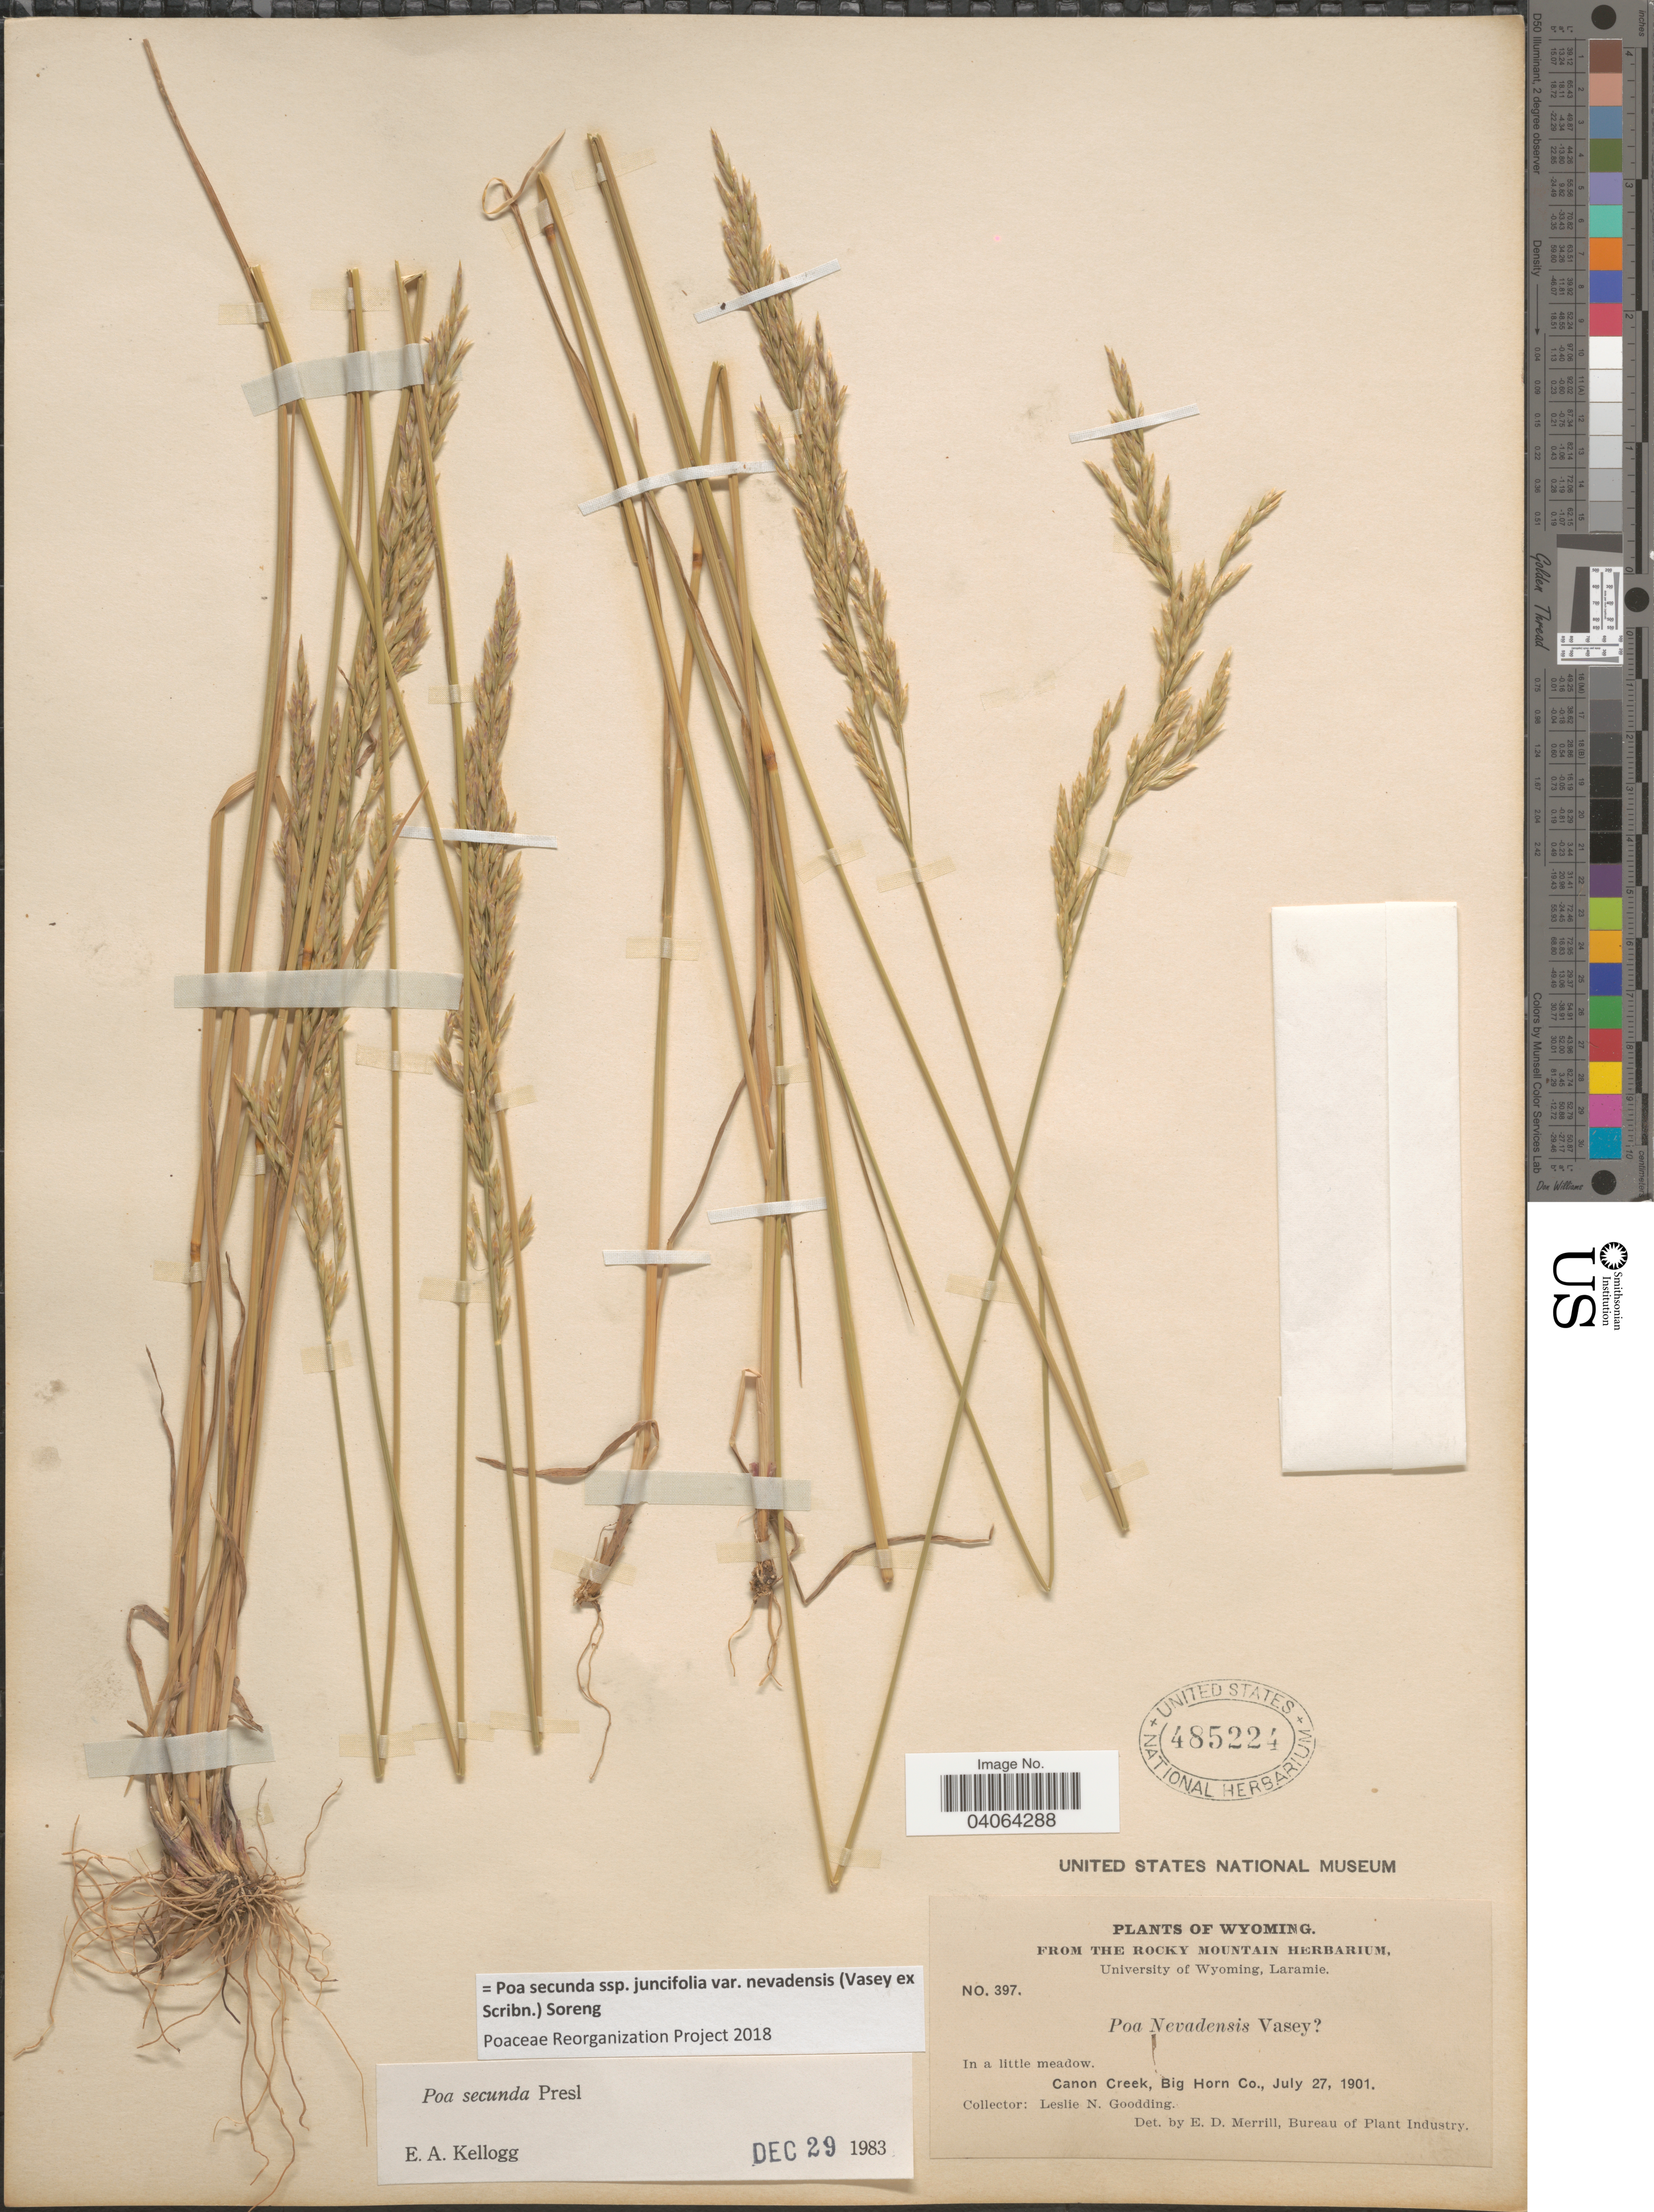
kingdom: Plantae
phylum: Tracheophyta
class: Liliopsida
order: Poales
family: Poaceae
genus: Poa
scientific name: Poa secunda subsp. juncifolia var. nevadensis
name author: (Vasey ex Scribn.) Soreng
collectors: L. N. Goodding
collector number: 397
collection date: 1901-07-27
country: United States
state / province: Wyoming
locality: In a little meadow. Canon Creek, Big Horn Co.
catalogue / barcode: US 485224